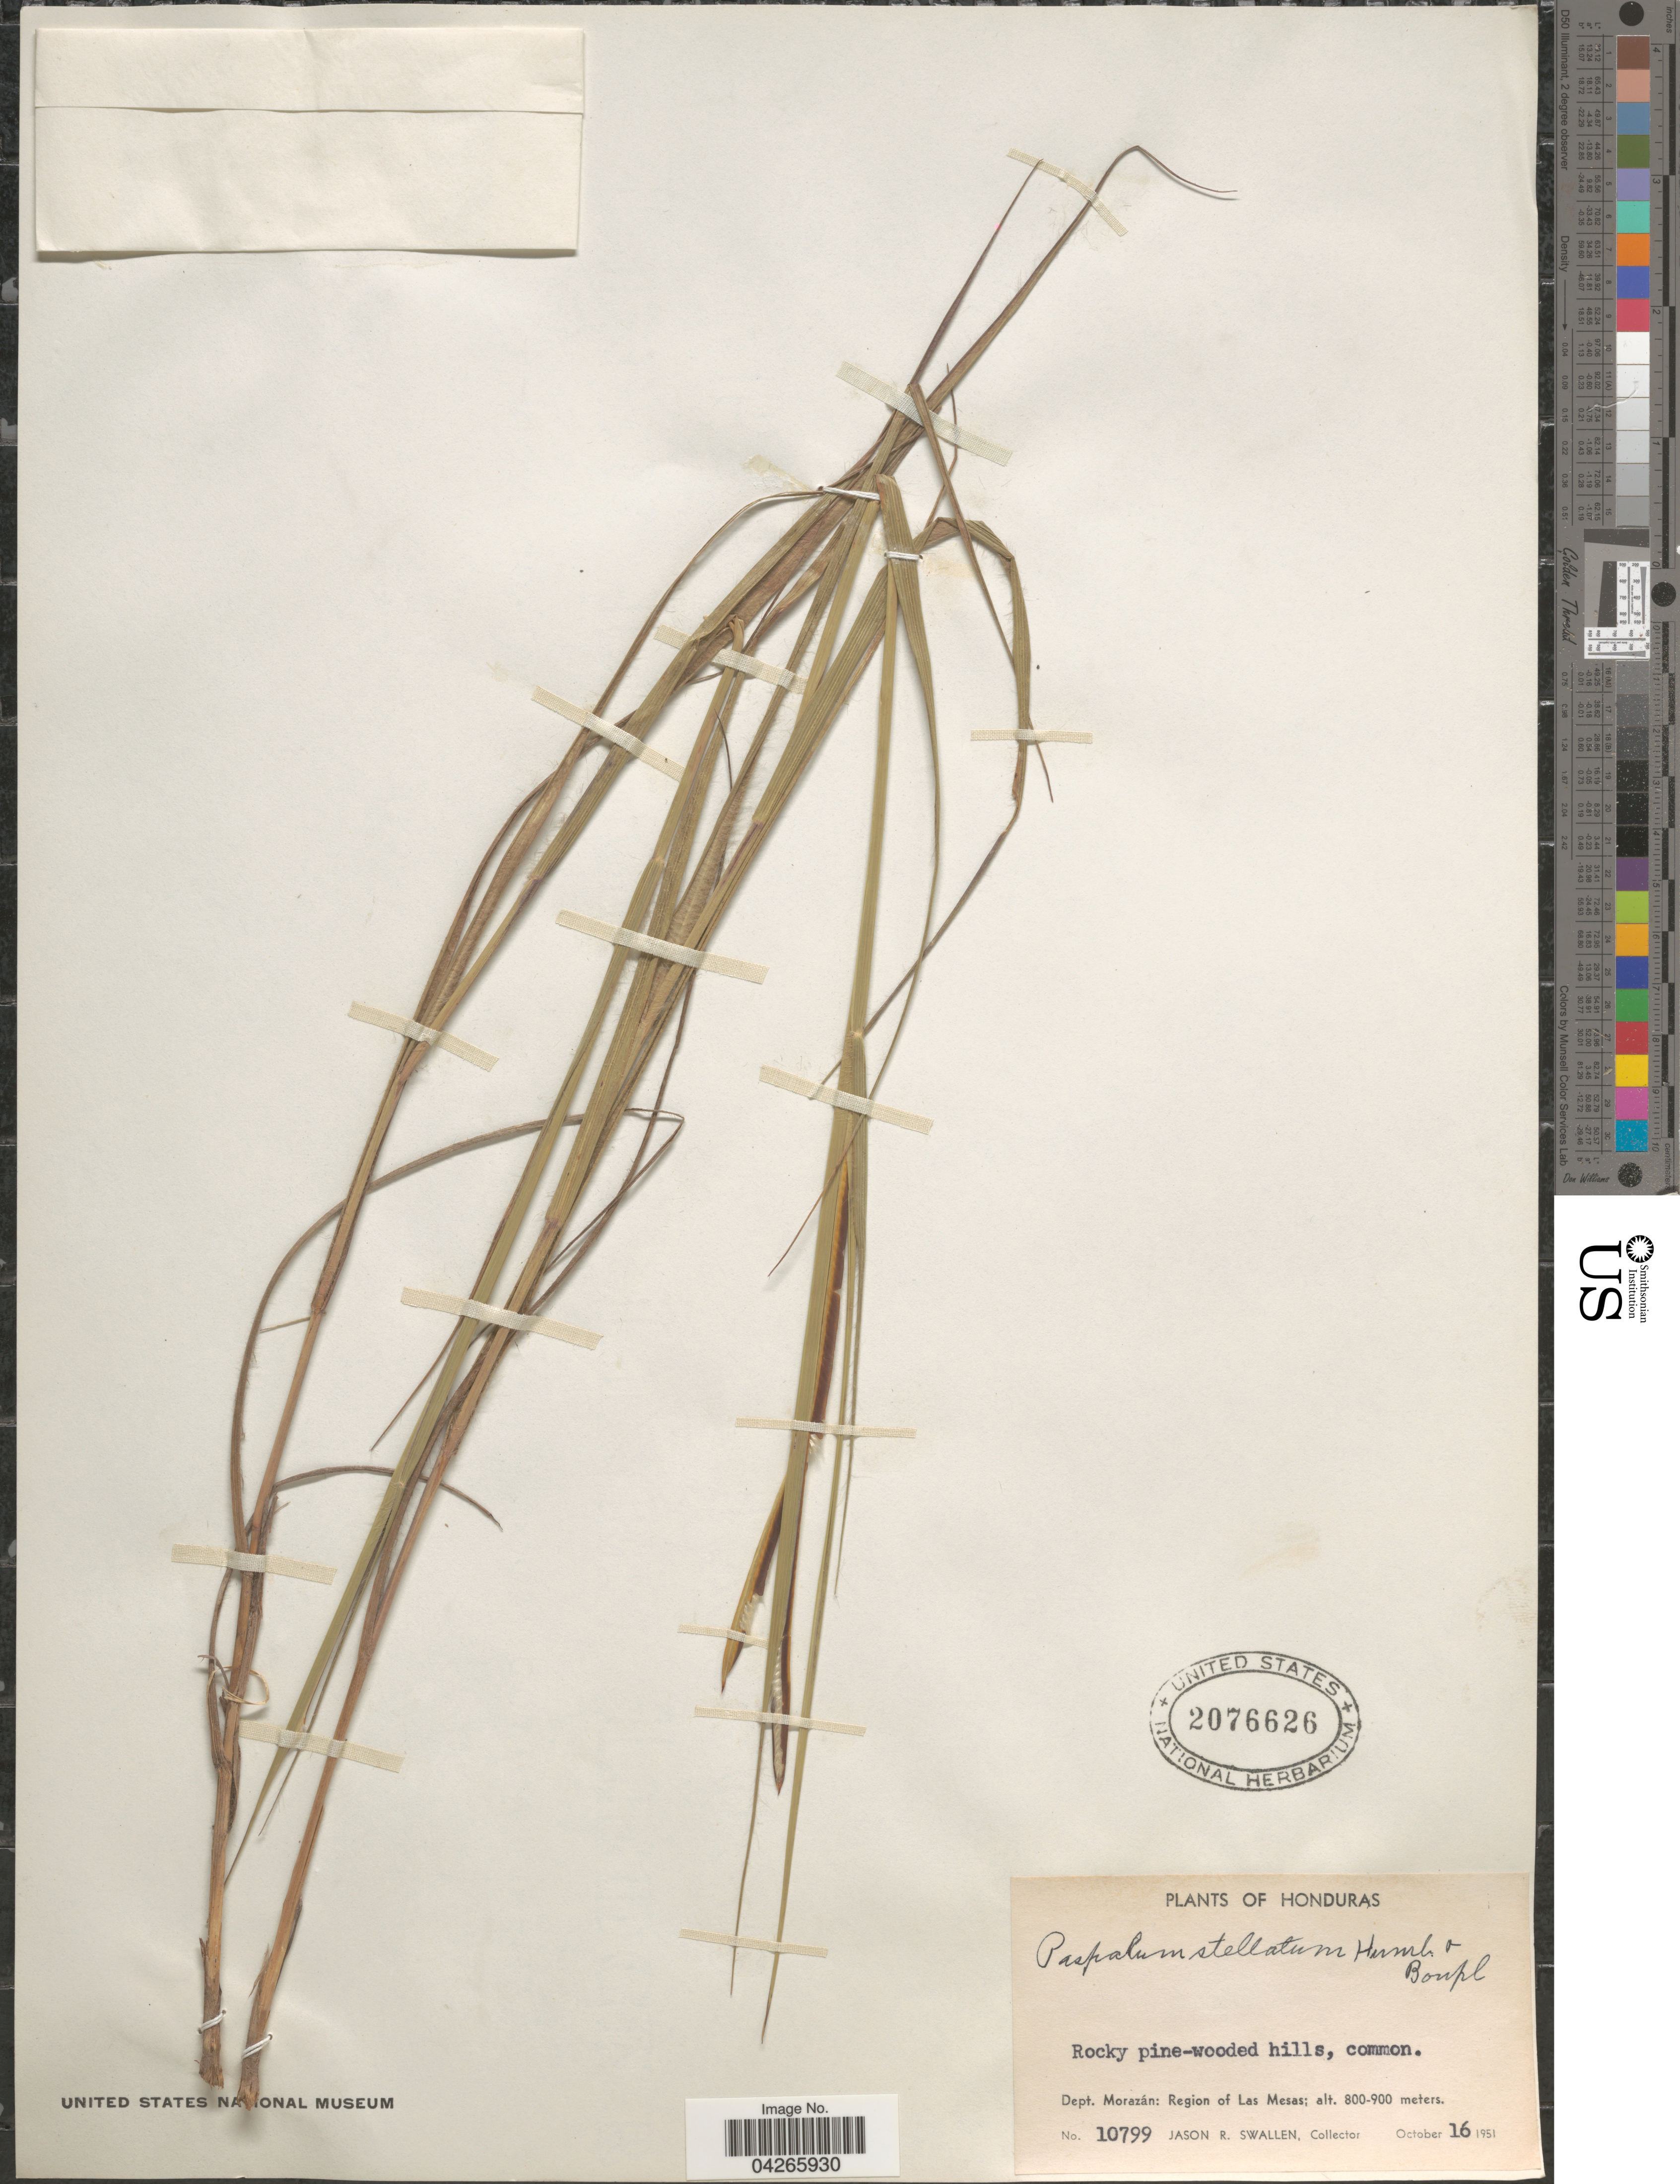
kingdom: Plantae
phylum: Tracheophyta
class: Liliopsida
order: Poales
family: Poaceae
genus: Paspalum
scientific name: Paspalum stellatum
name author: Humb. & Bonpl. ex Flüggé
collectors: J. R. Swallen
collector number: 10799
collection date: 1951-10-16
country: Honduras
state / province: Fco. Morazán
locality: Dept. Morazán: Region of Las Mesas.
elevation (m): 800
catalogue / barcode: US 2076626